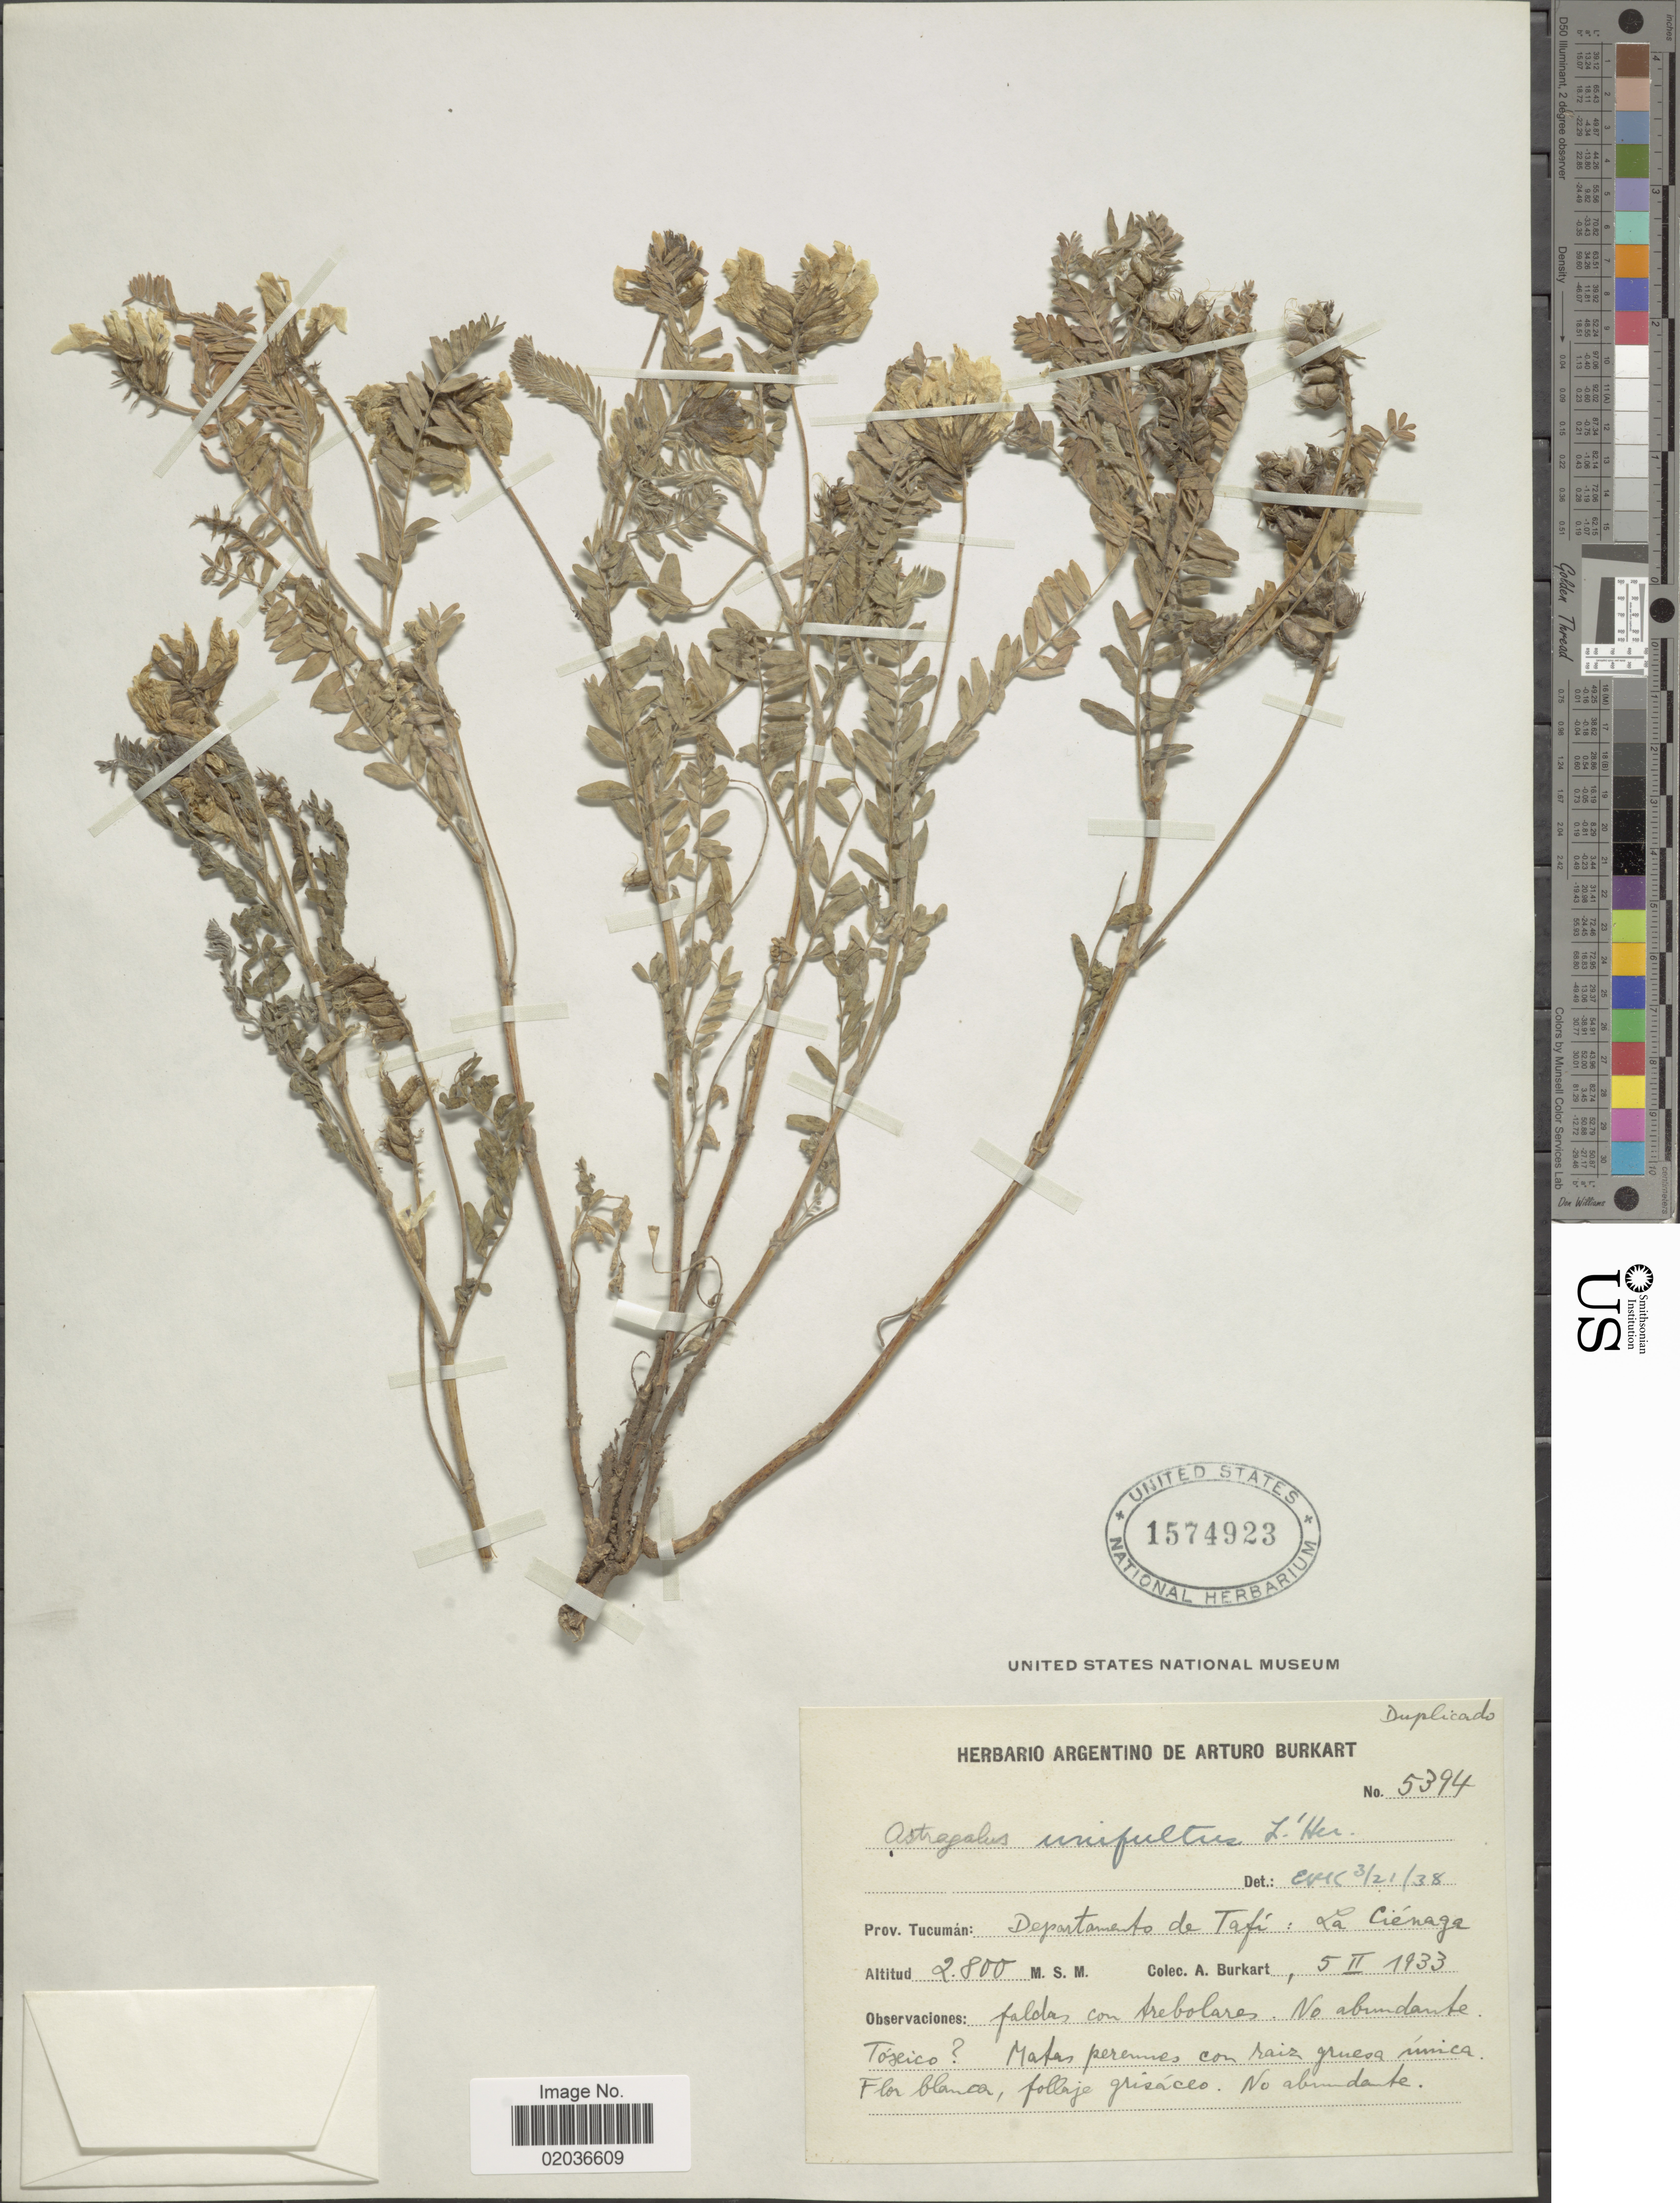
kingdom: Plantae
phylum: Tracheophyta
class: Magnoliopsida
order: Fabales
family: Fabaceae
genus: Astragalus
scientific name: Astragalus garbancillo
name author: Cav.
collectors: A. E. Burkart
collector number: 5394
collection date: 1933-02-05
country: Argentina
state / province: Tucuman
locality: Prov. Tucumán: Departamento de Tafí: La Ciénaga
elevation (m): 2800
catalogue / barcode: US 1574923